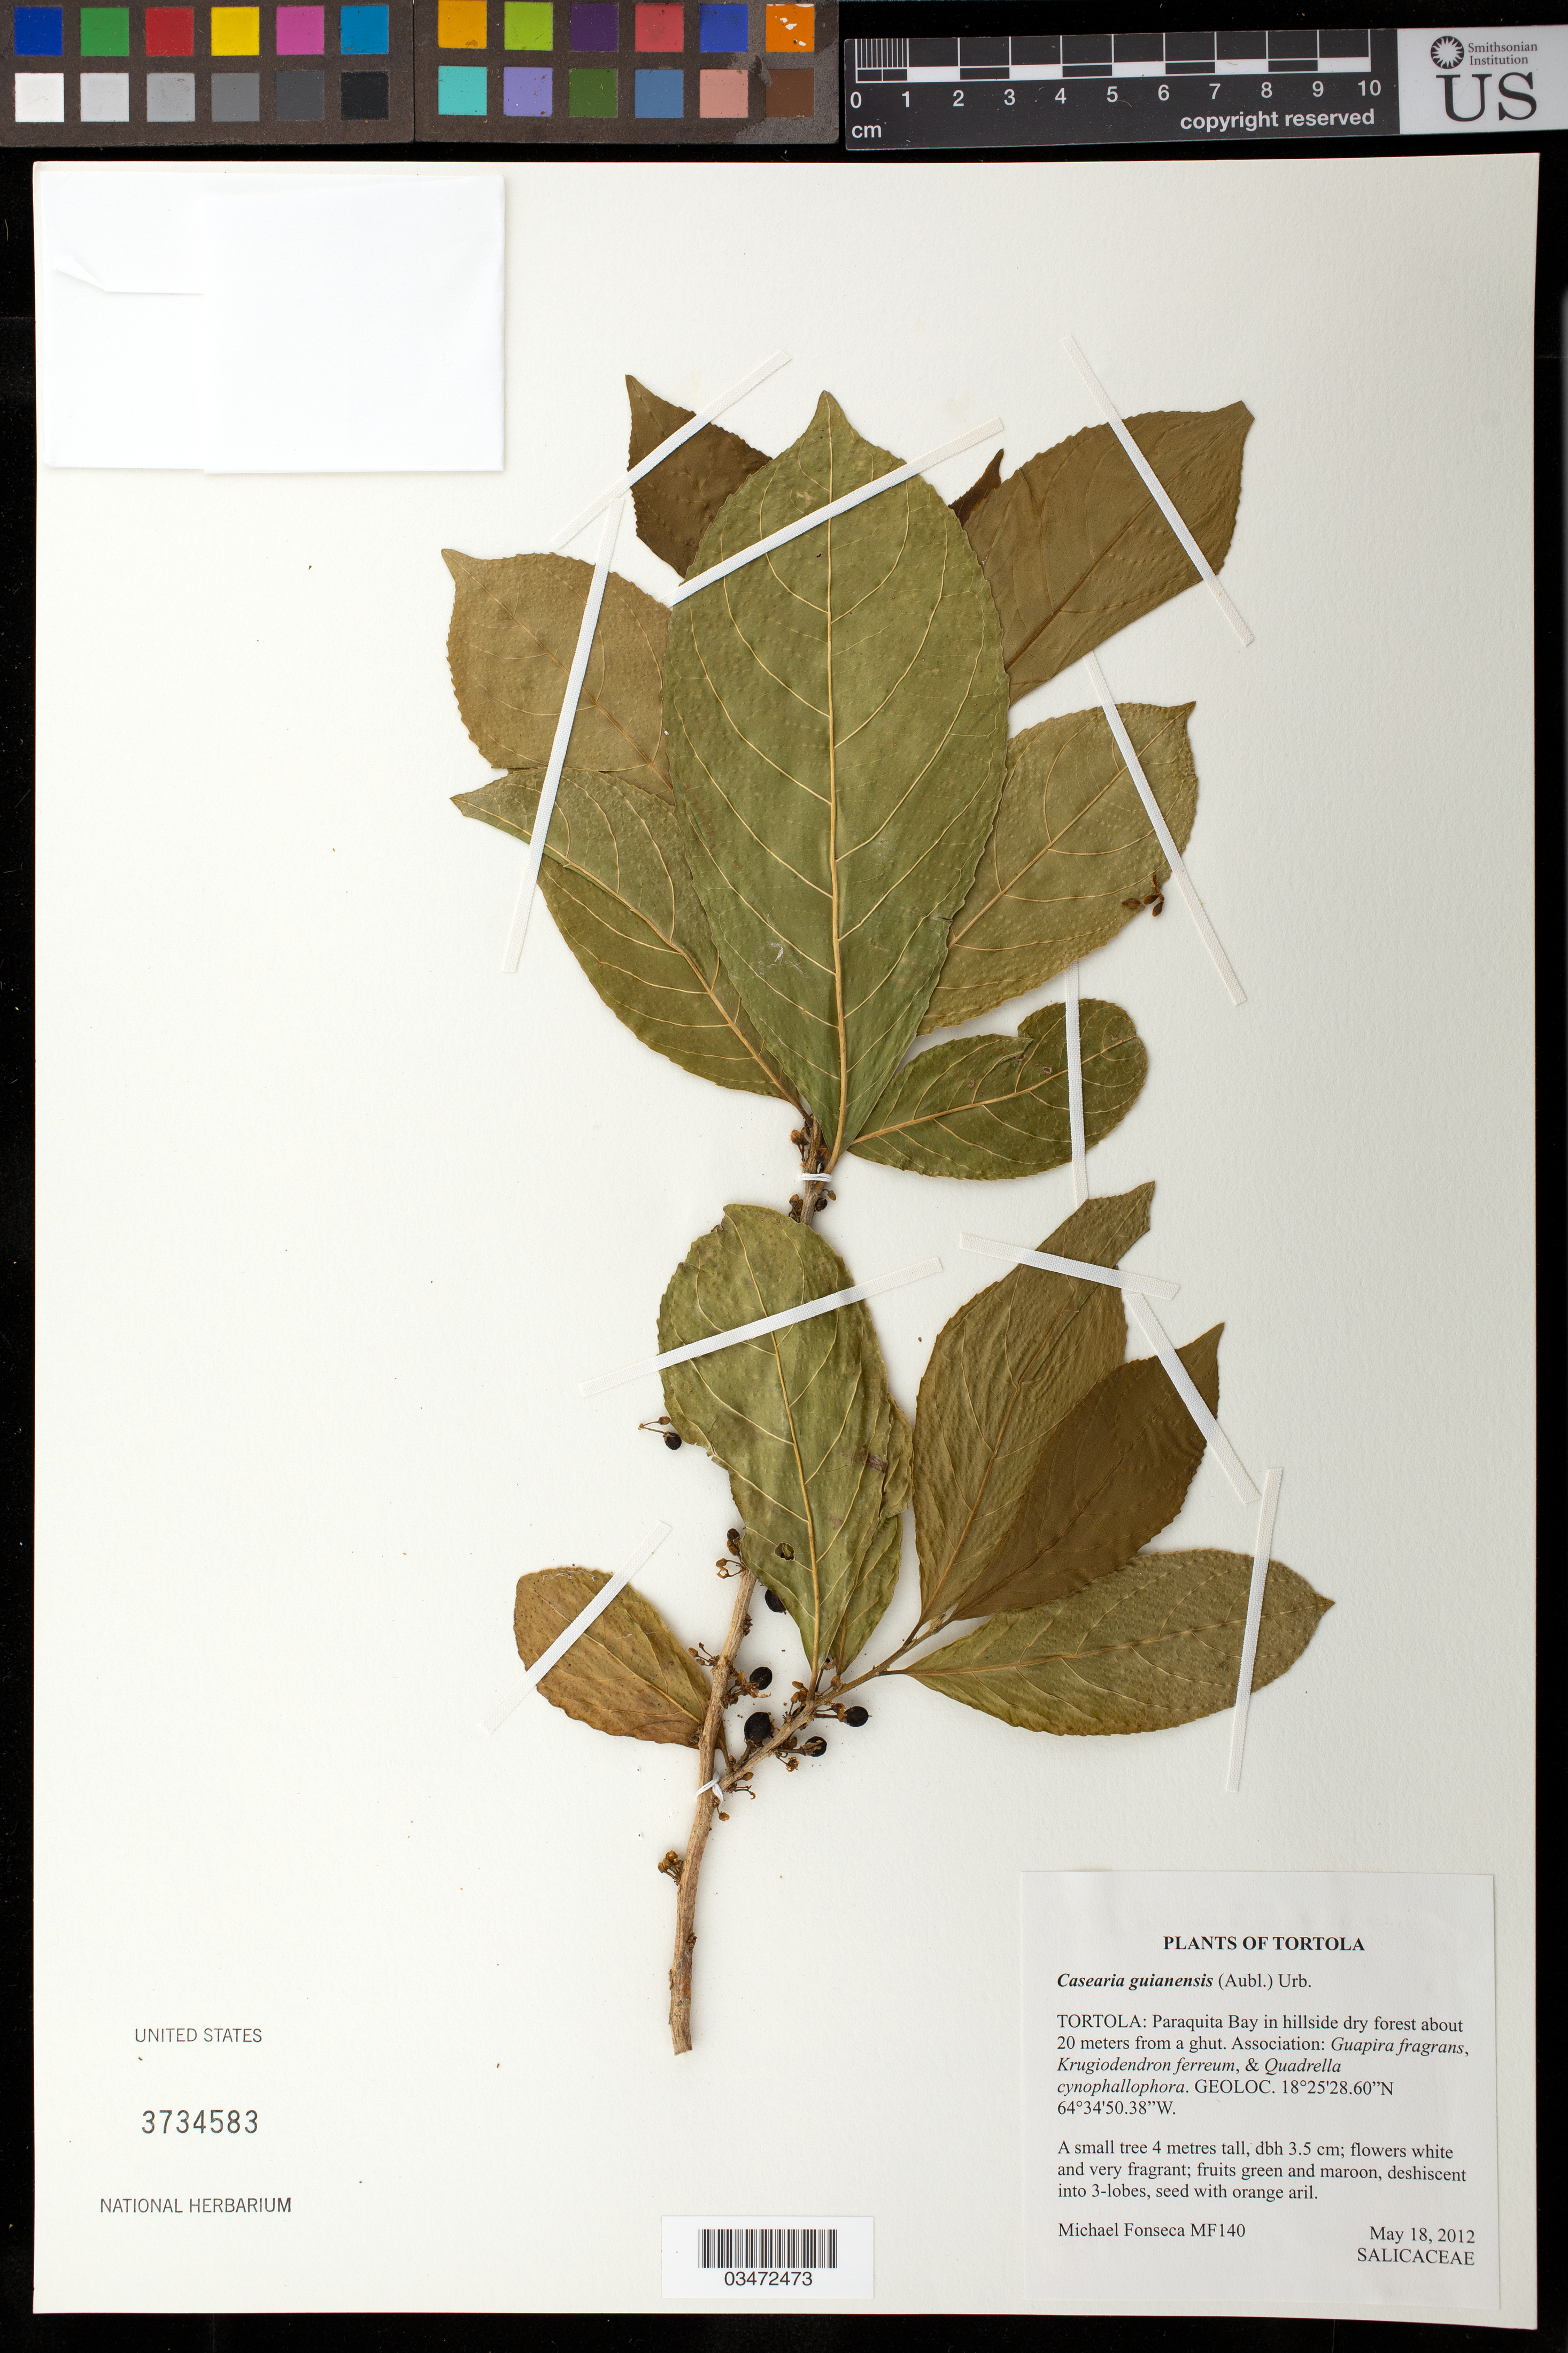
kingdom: Plantae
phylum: Tracheophyta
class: Magnoliopsida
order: Malpighiales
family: Salicaceae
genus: Casearia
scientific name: Casearia guianensis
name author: (Aubl.) Urb.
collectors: M. Fonseca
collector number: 140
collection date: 2012-05-18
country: British Virgin Islands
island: Tortola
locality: Paraquita Bay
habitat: In hillside dry forest about 20 m from a ghut. Association: Guapira fragrans, Krugiodendron fereum, Quadrella cynophallophora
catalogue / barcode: US 3734583